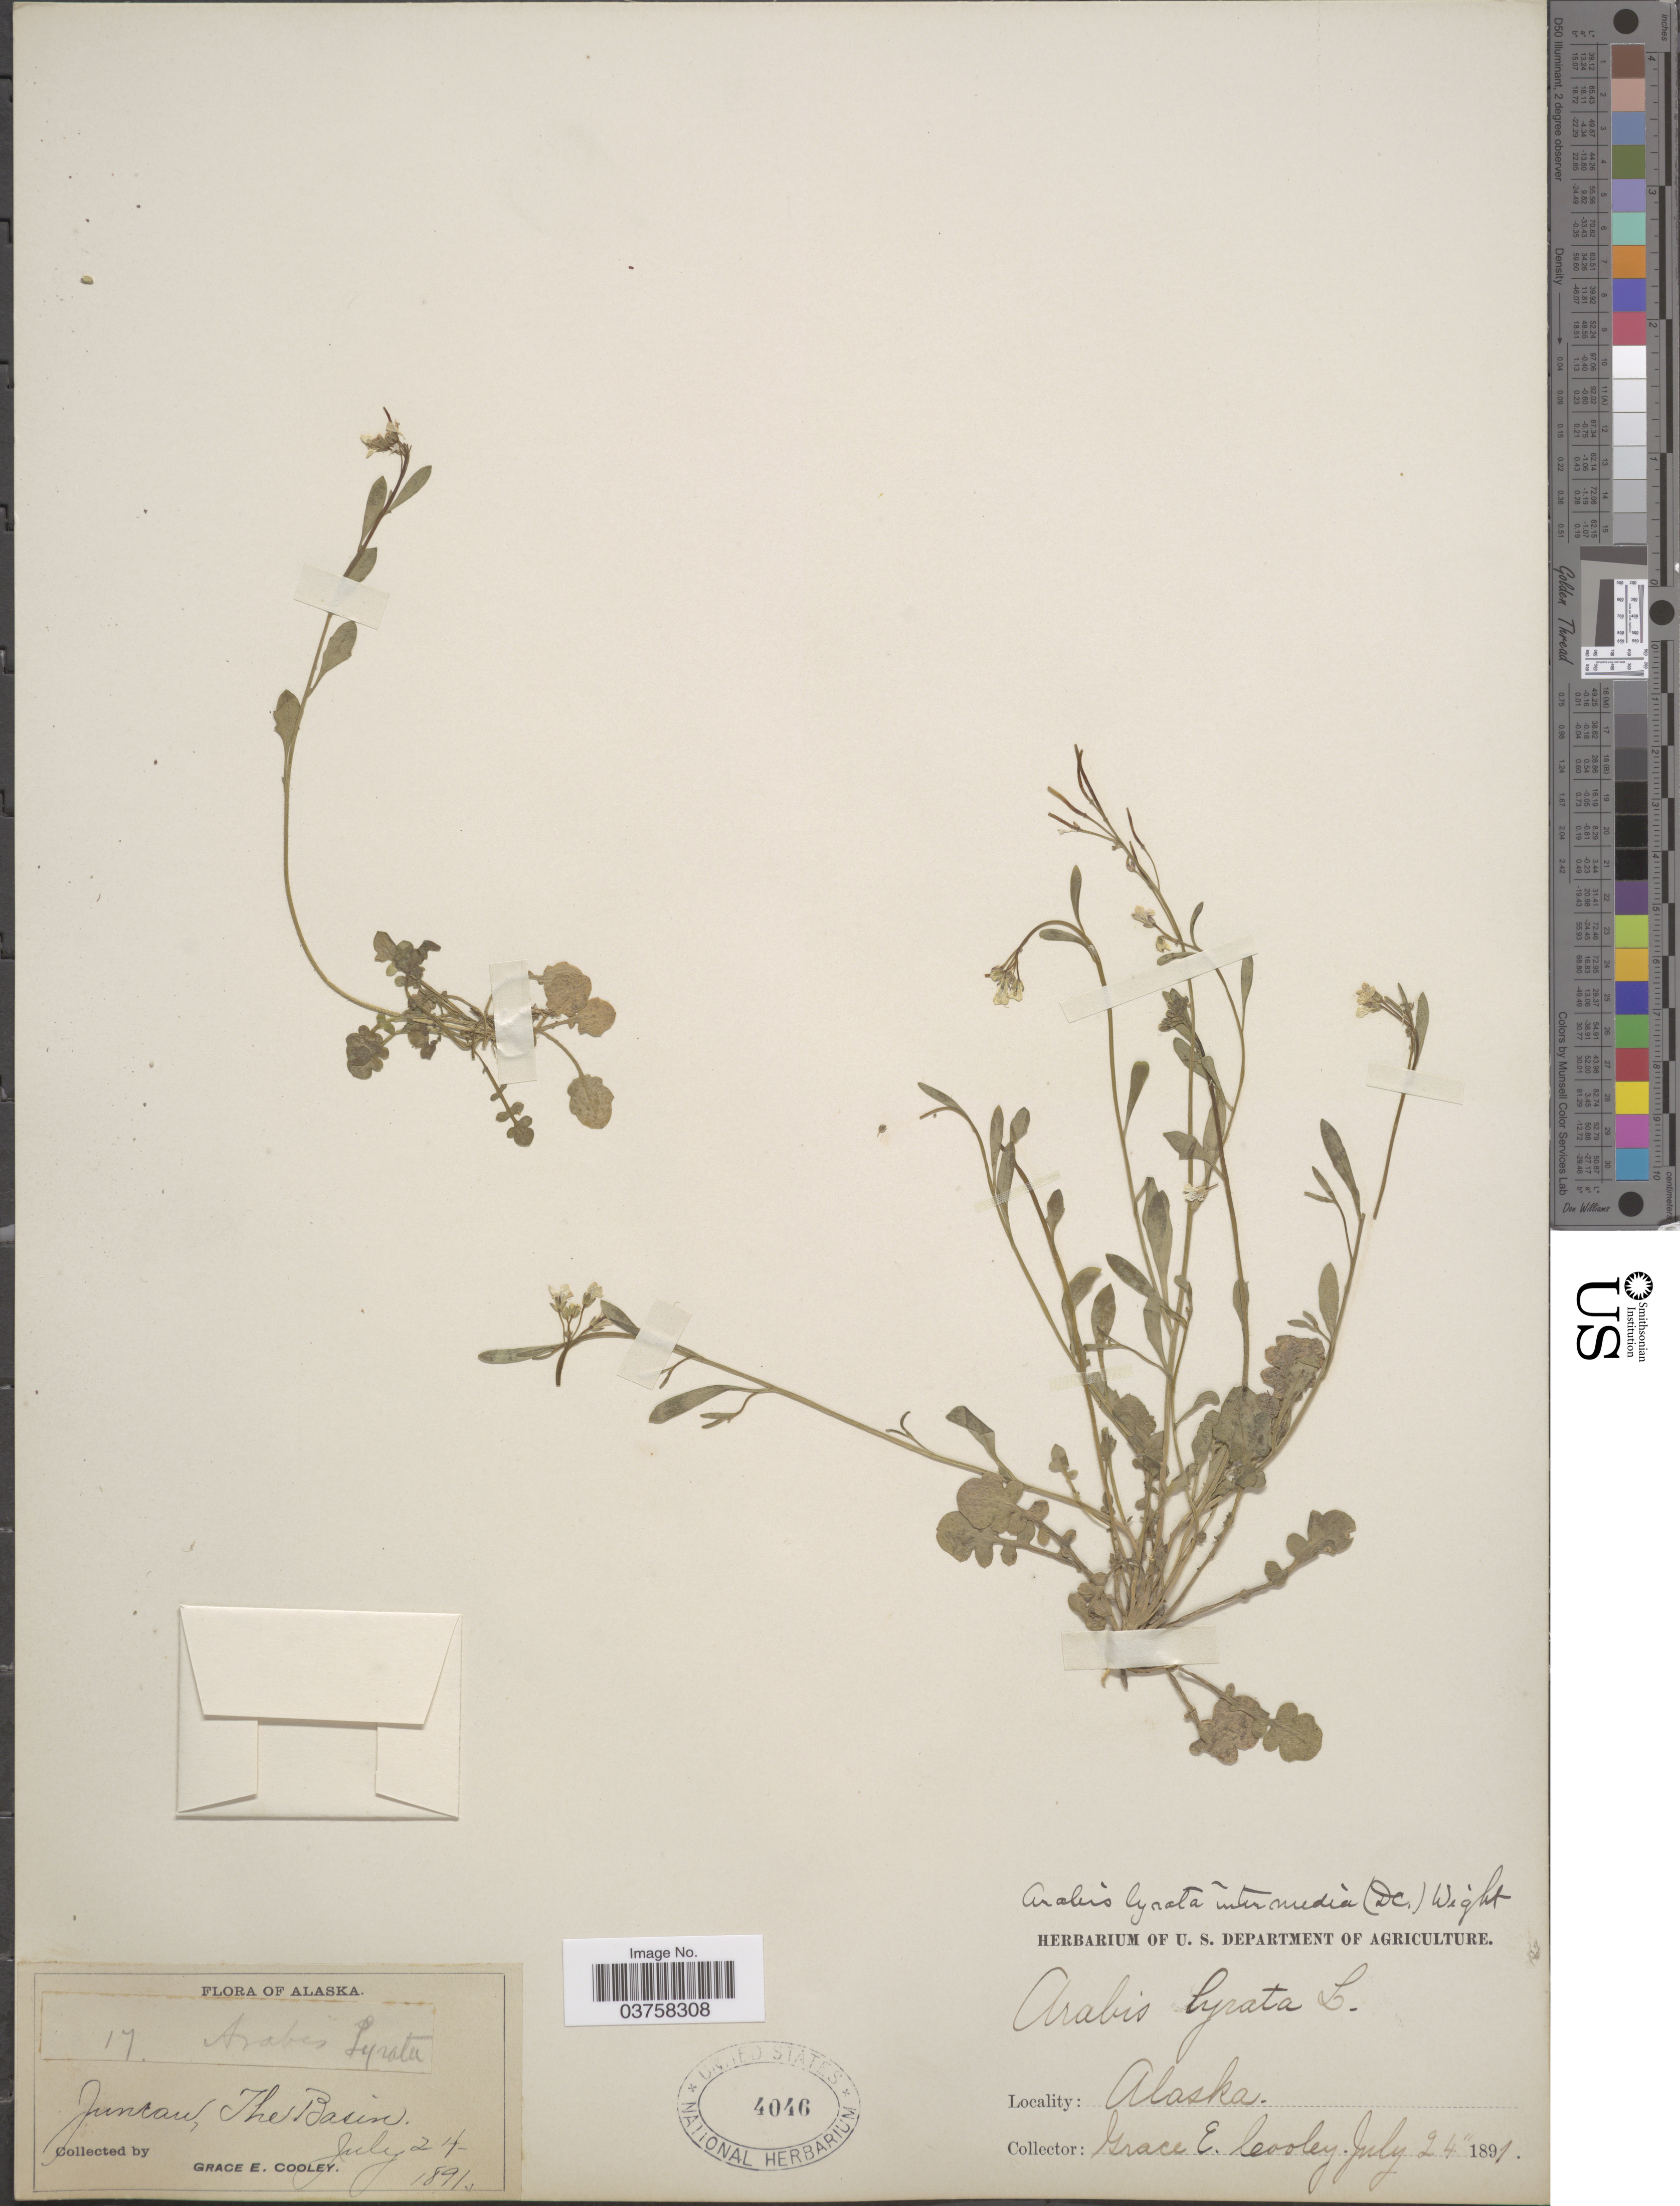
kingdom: Plantae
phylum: Tracheophyta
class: Magnoliopsida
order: Brassicales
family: Brassicaceae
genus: Arabidopsis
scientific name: Arabidopsis lyrata subsp. kamchatica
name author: (Fisch. ex DC.) O'Kane & Al-Shehbaz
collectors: G. E. Cooley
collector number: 17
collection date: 1891-07-24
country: United States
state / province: Alaska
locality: Juneau, The Basin.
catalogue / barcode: US 4046